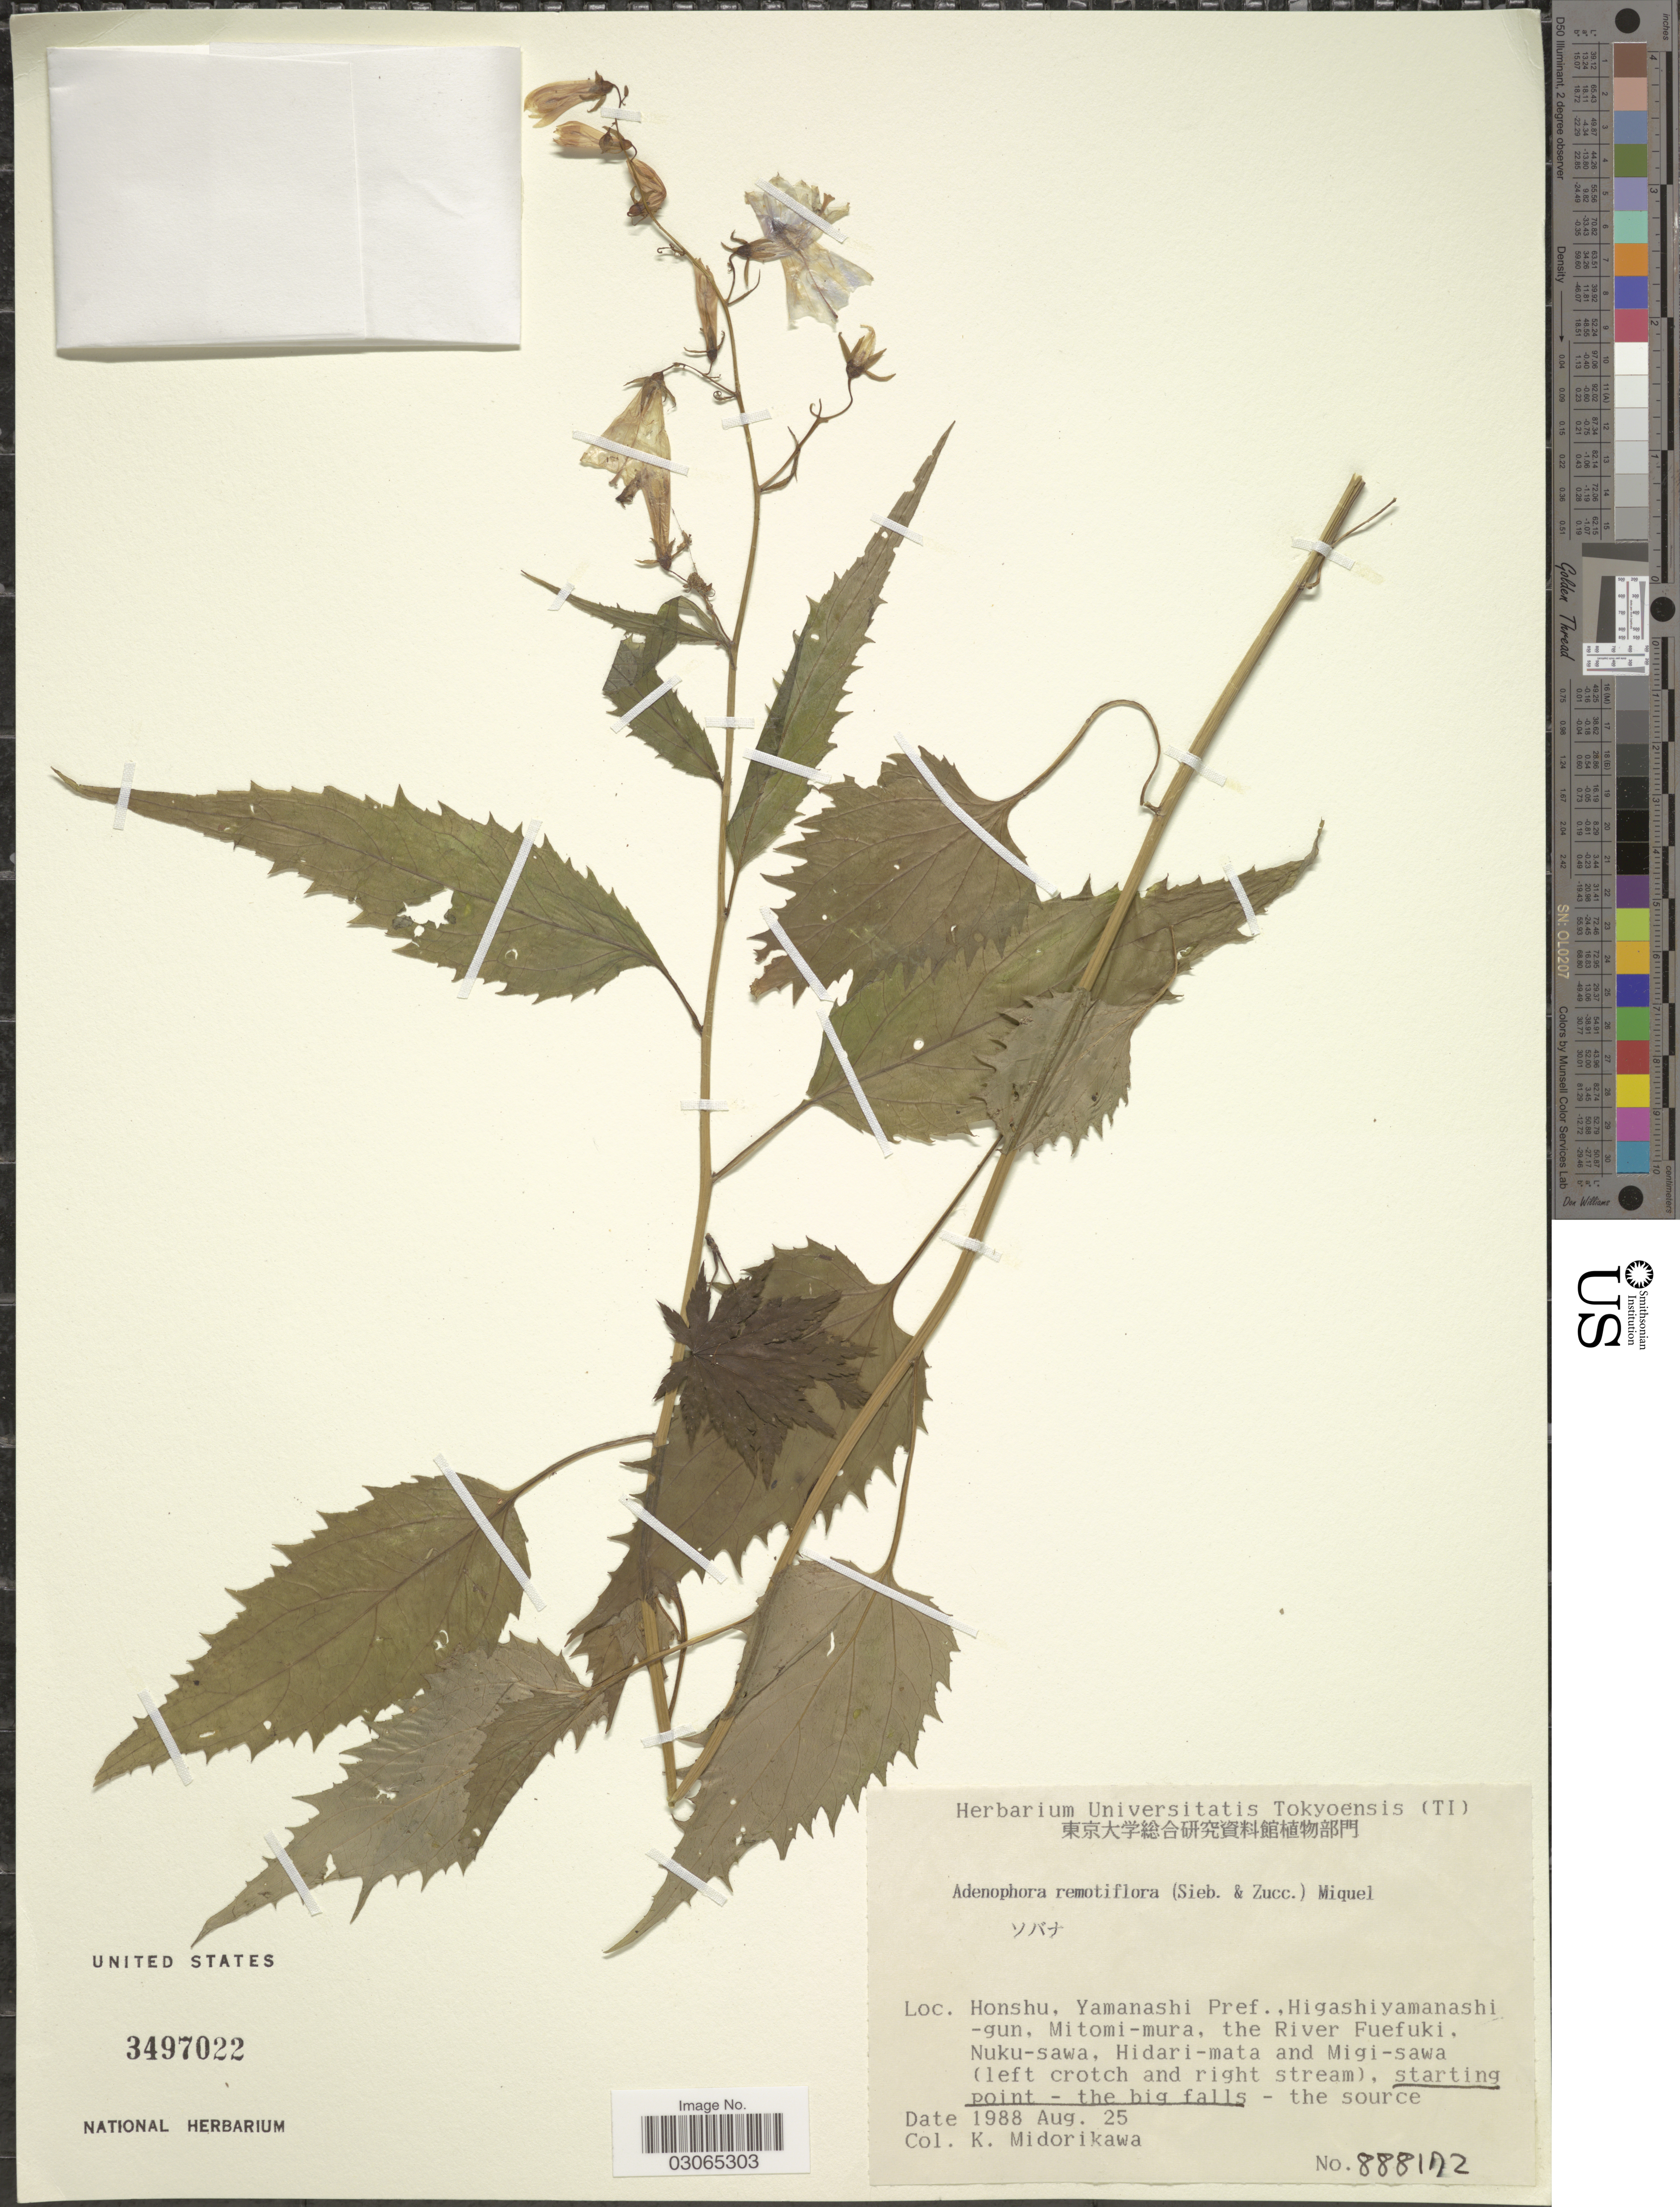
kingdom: Plantae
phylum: Tracheophyta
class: Magnoliopsida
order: Asterales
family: Campanulaceae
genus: Adenophora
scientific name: Adenophora remotiflora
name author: (Siebold & Zucc.) Miq.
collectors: K. Midorikawa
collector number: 888172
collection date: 1988-08-25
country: Japan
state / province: Yamanasi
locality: Honshu, Yamanashi Pref., Higashiyamanashi-gun, Mitomi-mura, the River Fuefuki. Nuku-sawa, Hidari-mata and Migi-sawa (left crotch and right stream).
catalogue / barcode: US 3497022